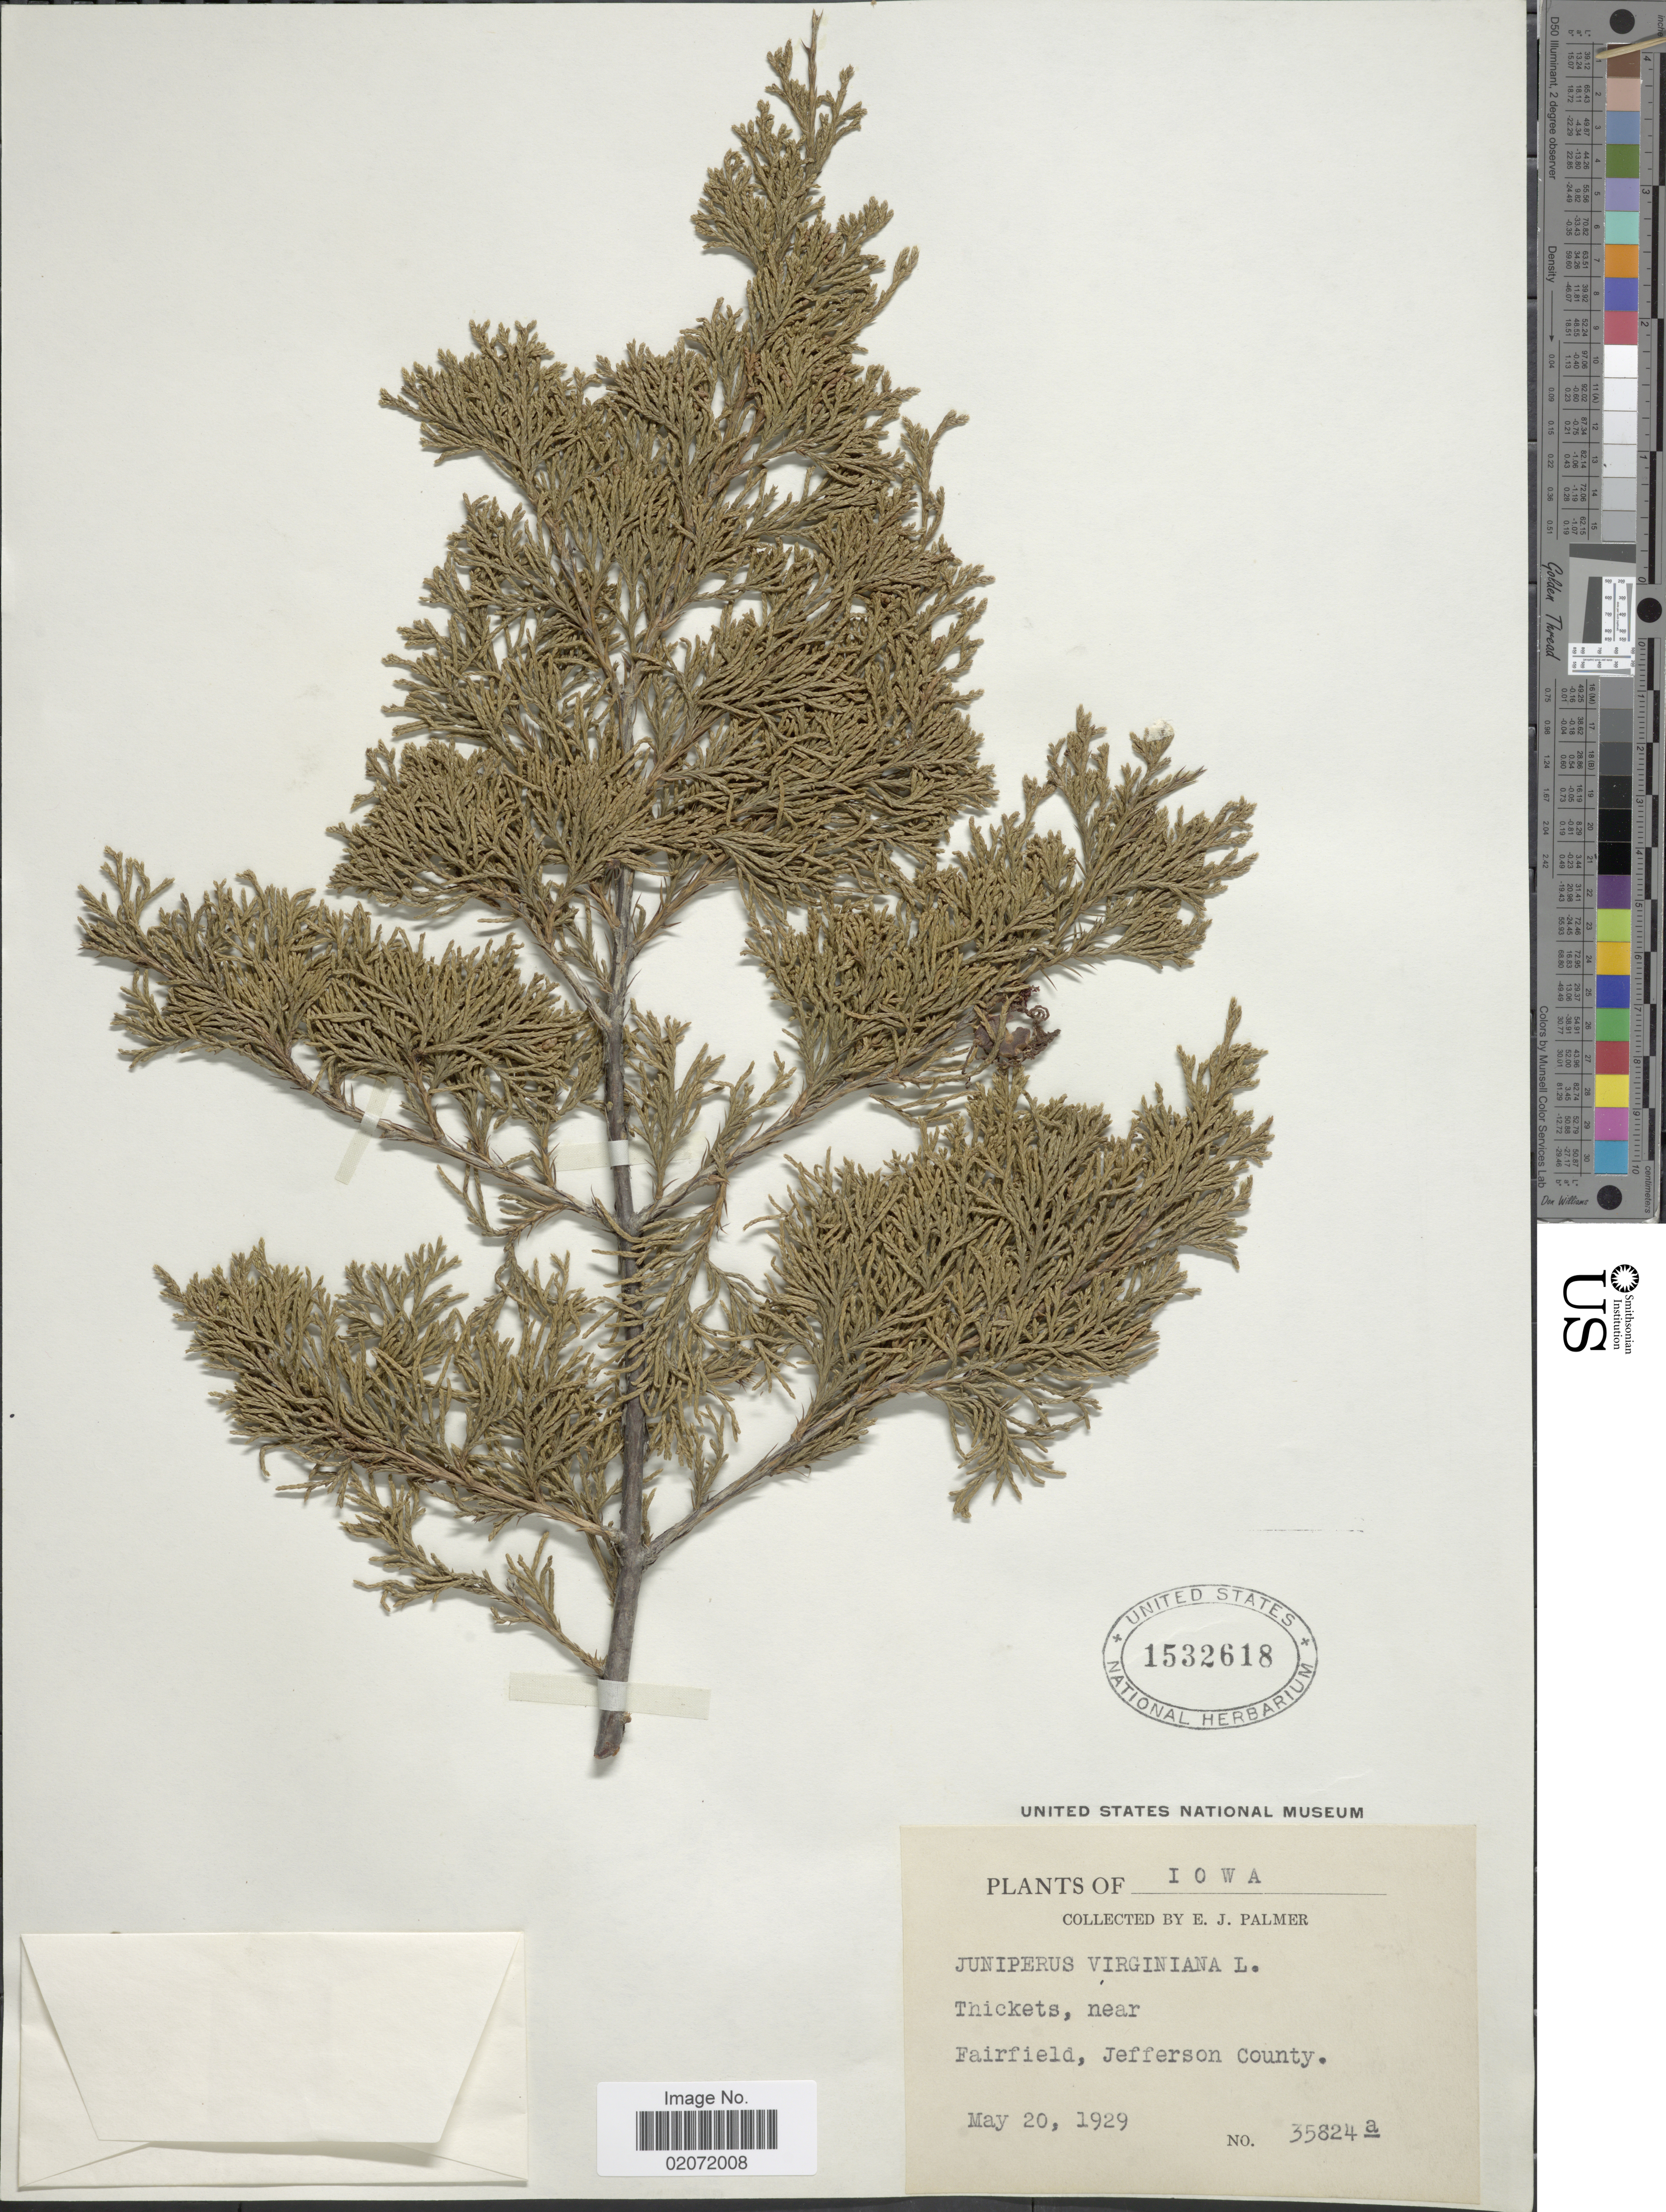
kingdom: Plantae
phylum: Tracheophyta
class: Pinopsida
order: Pinales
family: Cupressaceae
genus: Juniperus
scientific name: Juniperus virginiana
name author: L.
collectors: E. J. Palmer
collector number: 35824a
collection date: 1929-05-20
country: United States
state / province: Iowa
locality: Thickets near Fairfield, Jefferson County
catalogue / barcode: US 1532618